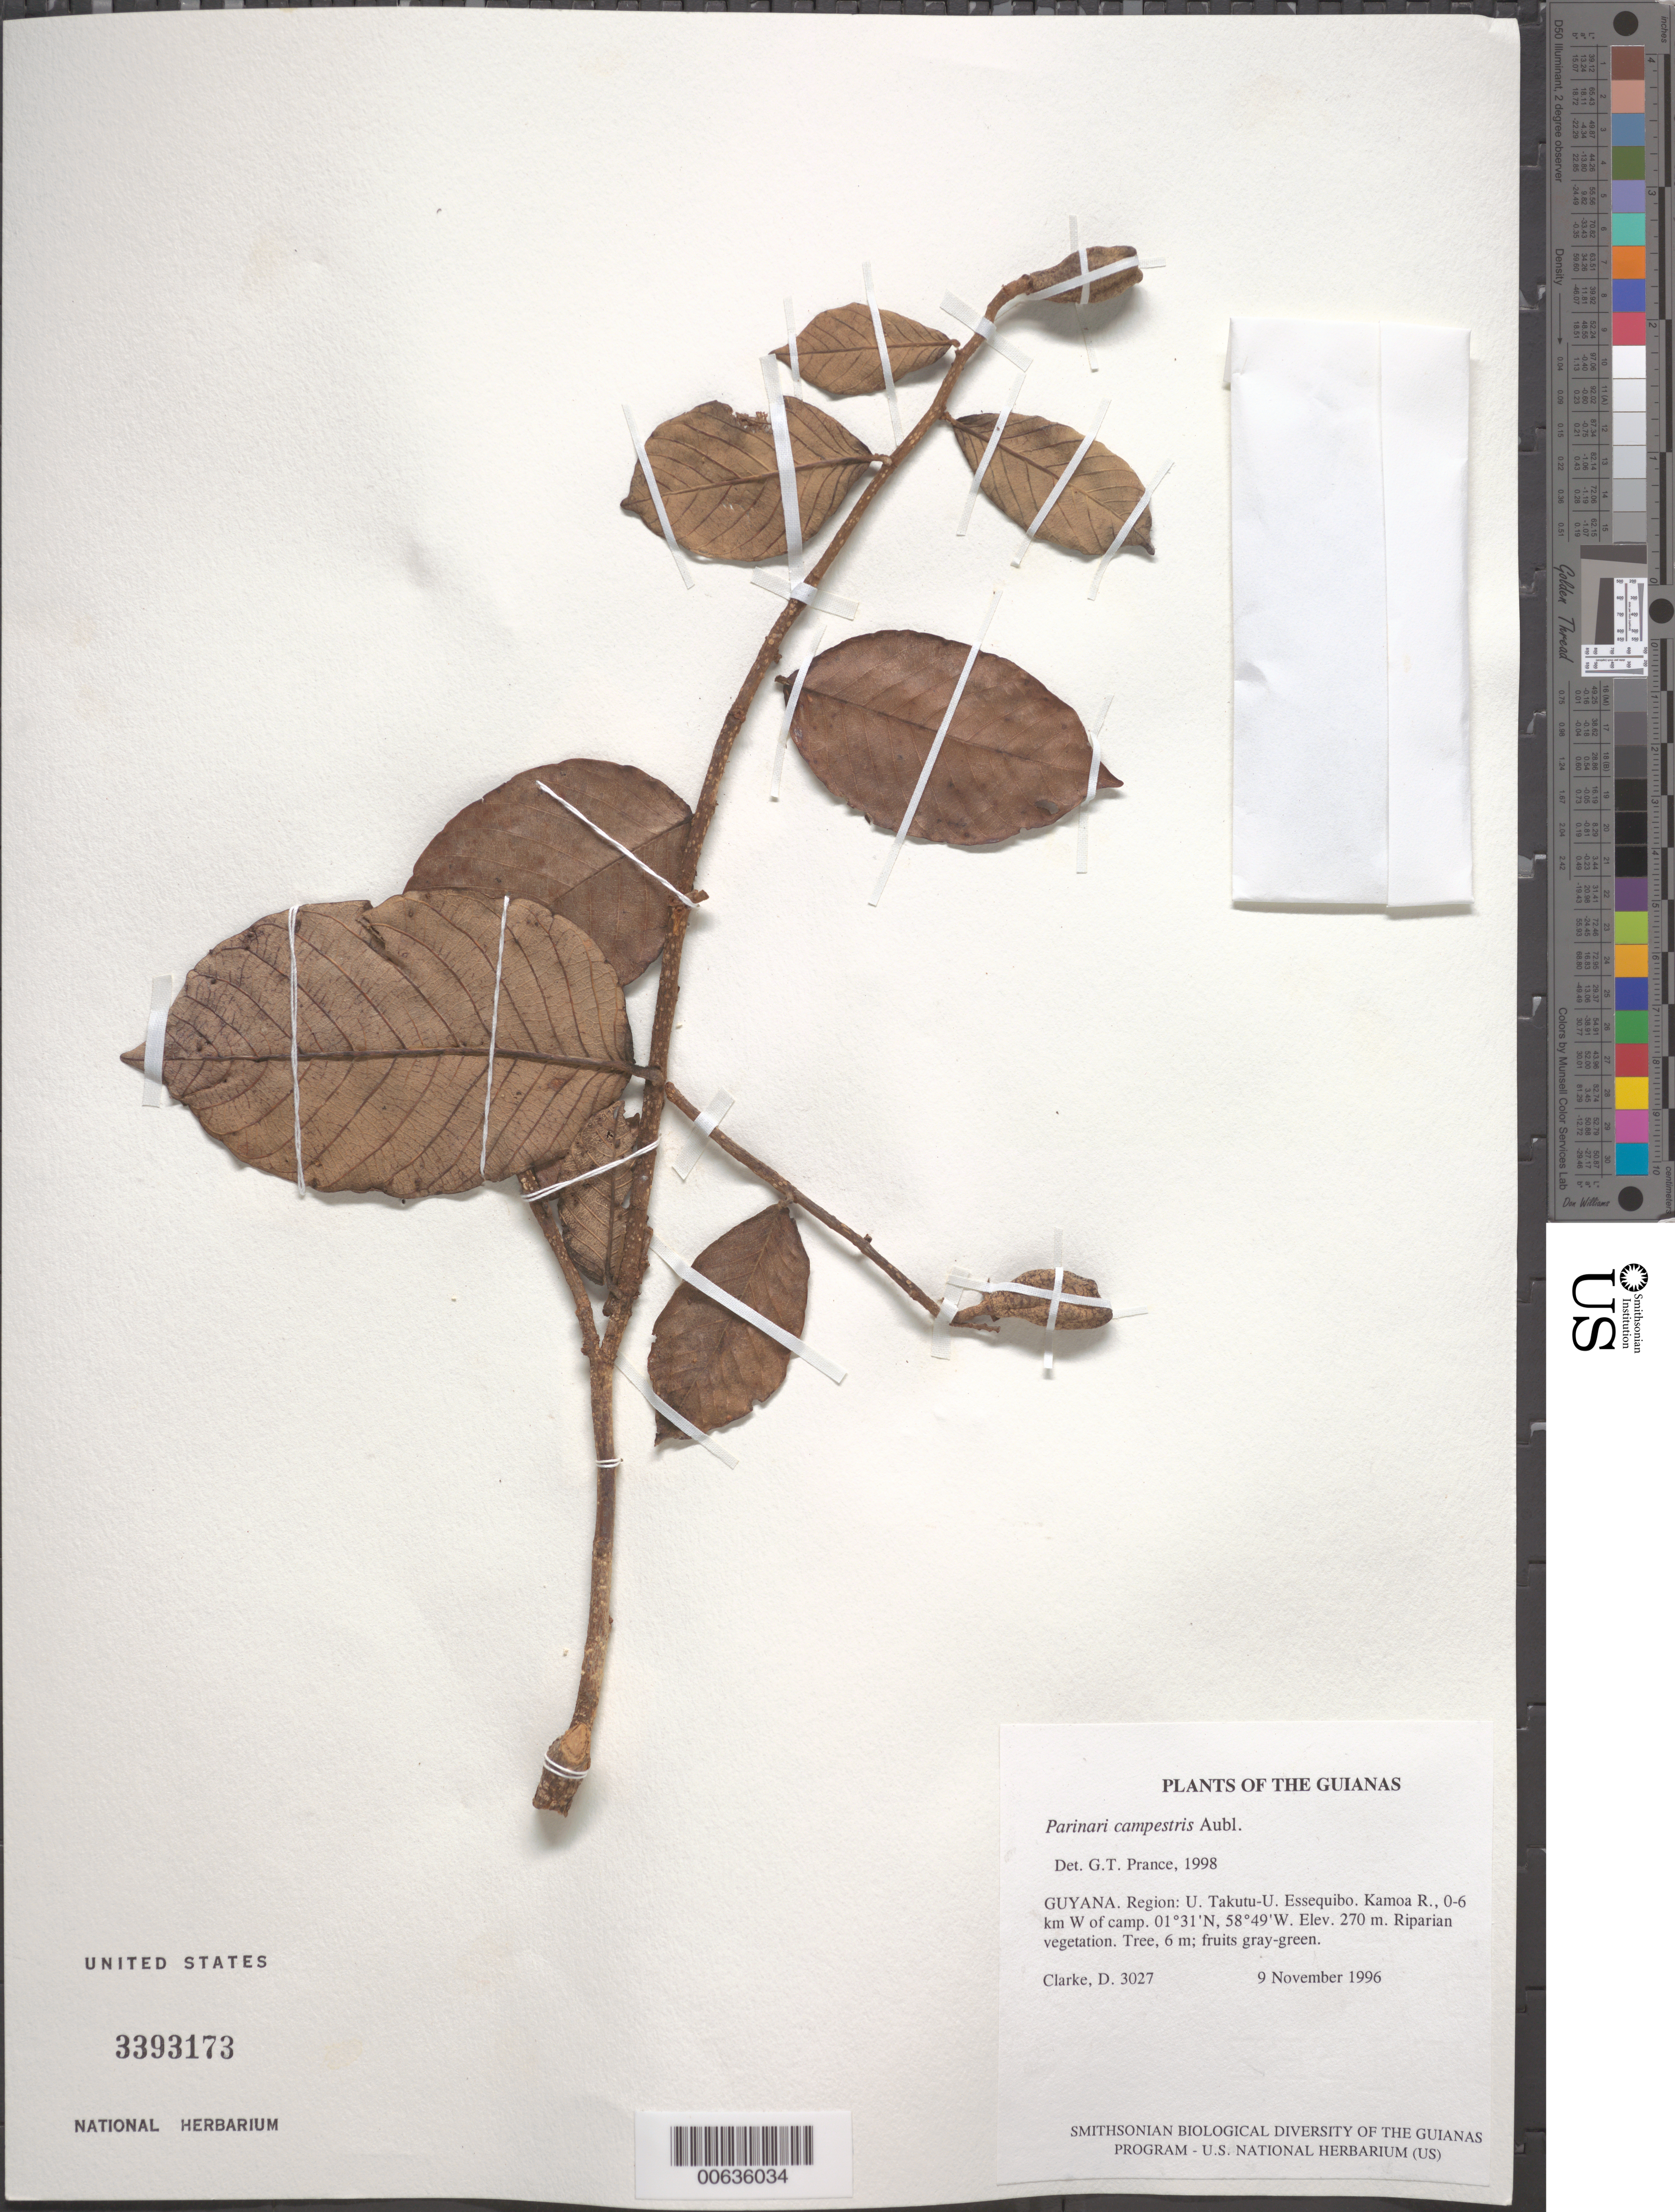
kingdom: Plantae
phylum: Tracheophyta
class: Magnoliopsida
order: Malpighiales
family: Chrysobalanaceae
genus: Parinari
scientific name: Parinari campestris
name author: Aubl.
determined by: Prance, G. T.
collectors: H. D. Clarke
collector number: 3027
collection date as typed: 9 November 1996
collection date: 1996-11-09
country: Guyana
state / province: U. Takutu-U. Essequibo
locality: Kamoa R., 0-6 km W of camp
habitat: Riparian vegetation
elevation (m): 270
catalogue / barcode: US 3393173